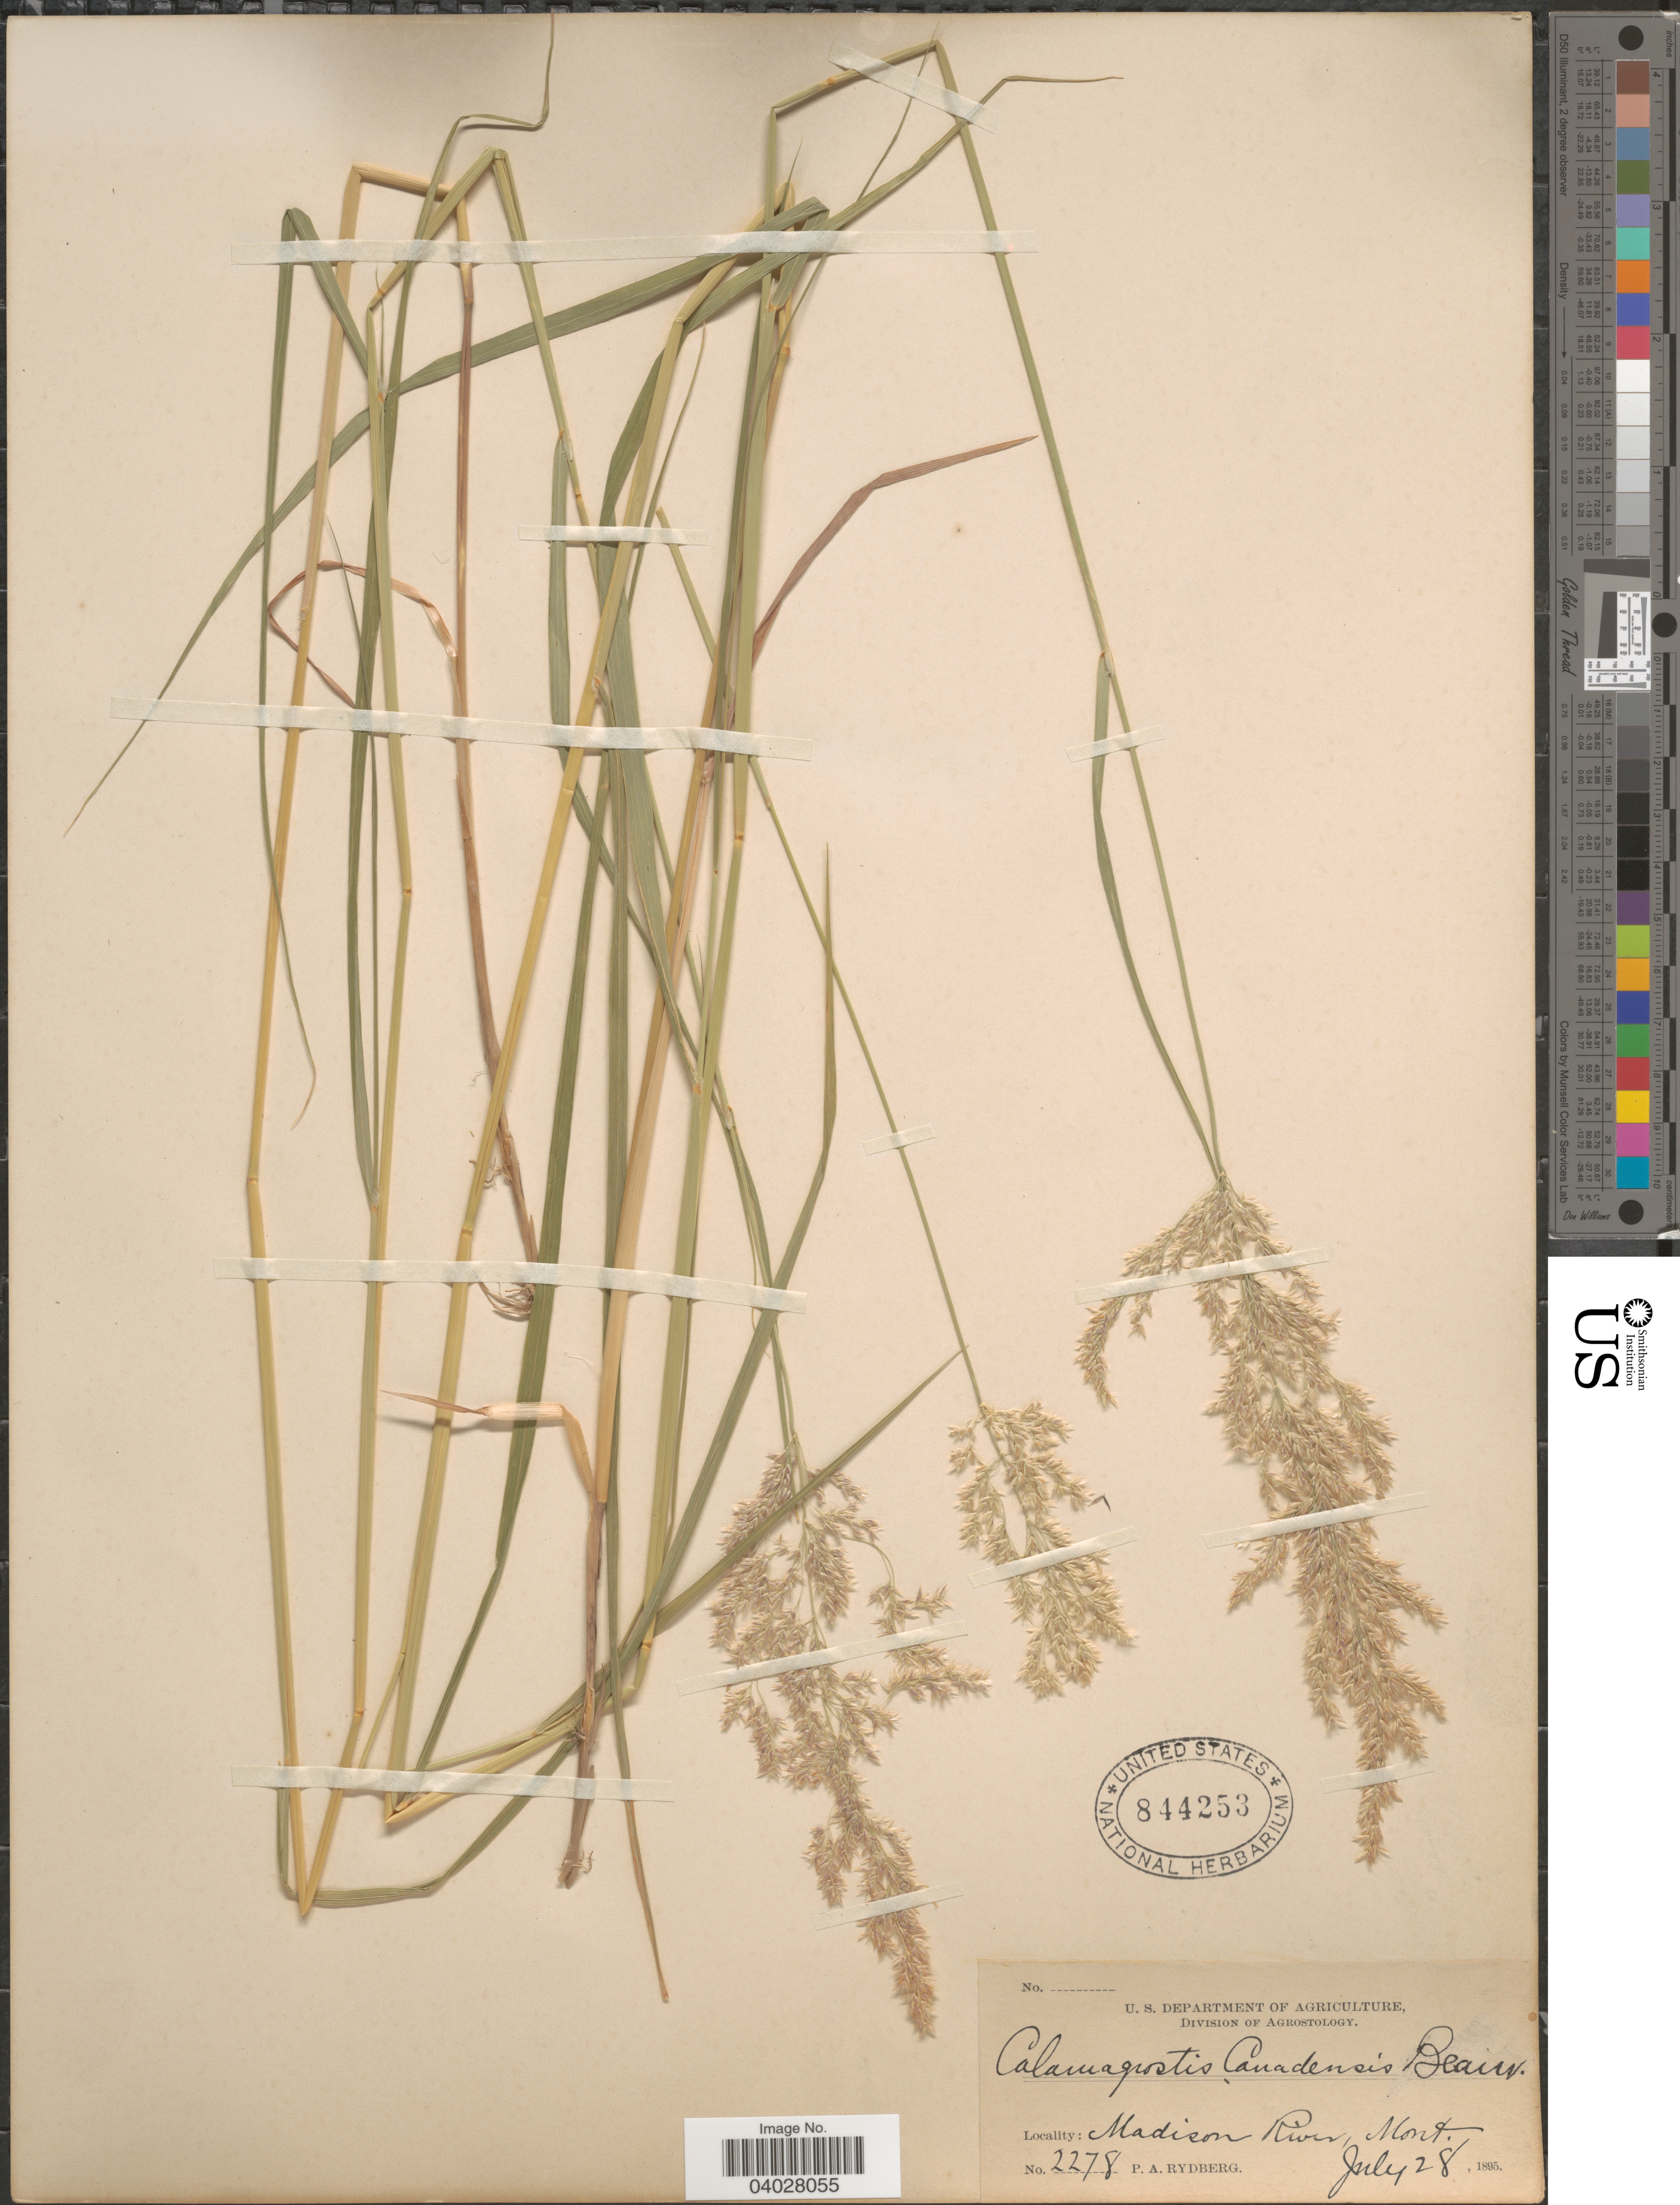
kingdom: Plantae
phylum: Tracheophyta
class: Liliopsida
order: Poales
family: Poaceae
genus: Calamagrostis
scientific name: Calamagrostis canadensis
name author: (Michx.) P. Beauv.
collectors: P. A. Rydberg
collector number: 2278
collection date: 1895-07-28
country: United States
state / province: Montana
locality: Madison River.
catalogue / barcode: US 844253